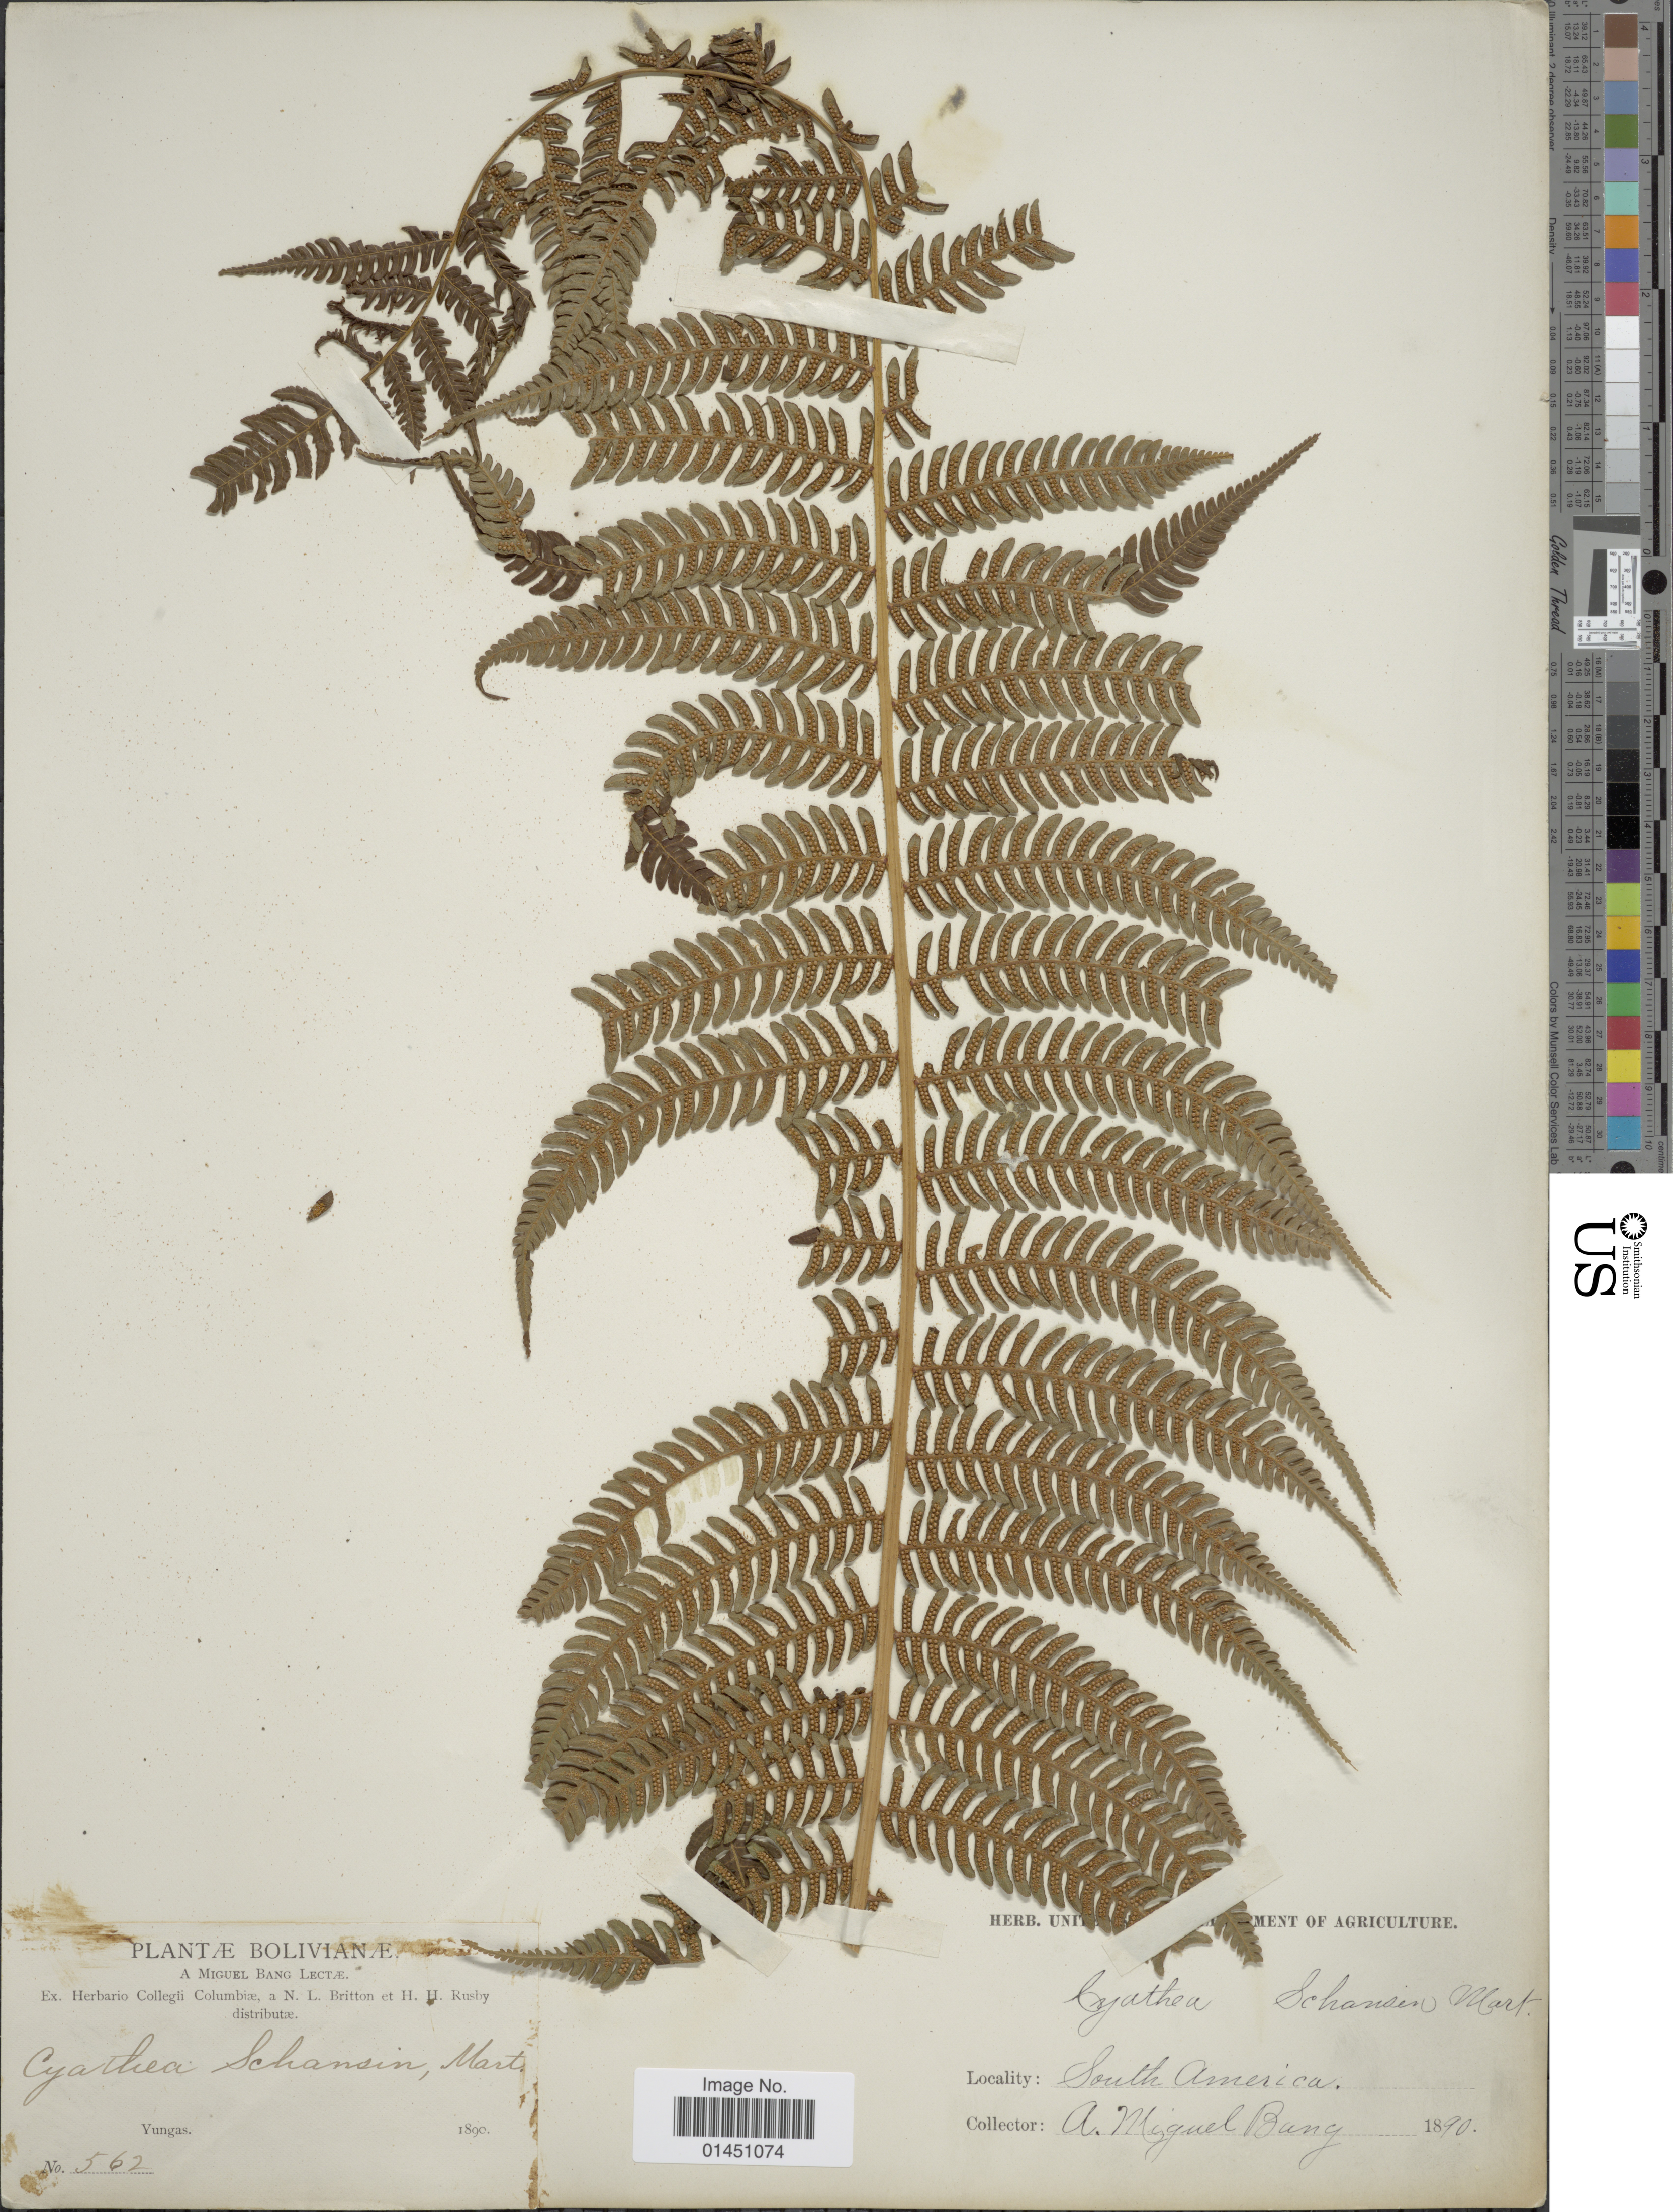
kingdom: Plantae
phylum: Tracheophyta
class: Polypodiopsida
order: Cyatheales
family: Cyatheaceae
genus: Cyathea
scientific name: Cyathea caracasana var. boliviensis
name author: (Rosenst.) R.M. Tryon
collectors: M. Bang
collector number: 562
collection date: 1890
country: Bolivia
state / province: La Paz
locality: Yungas